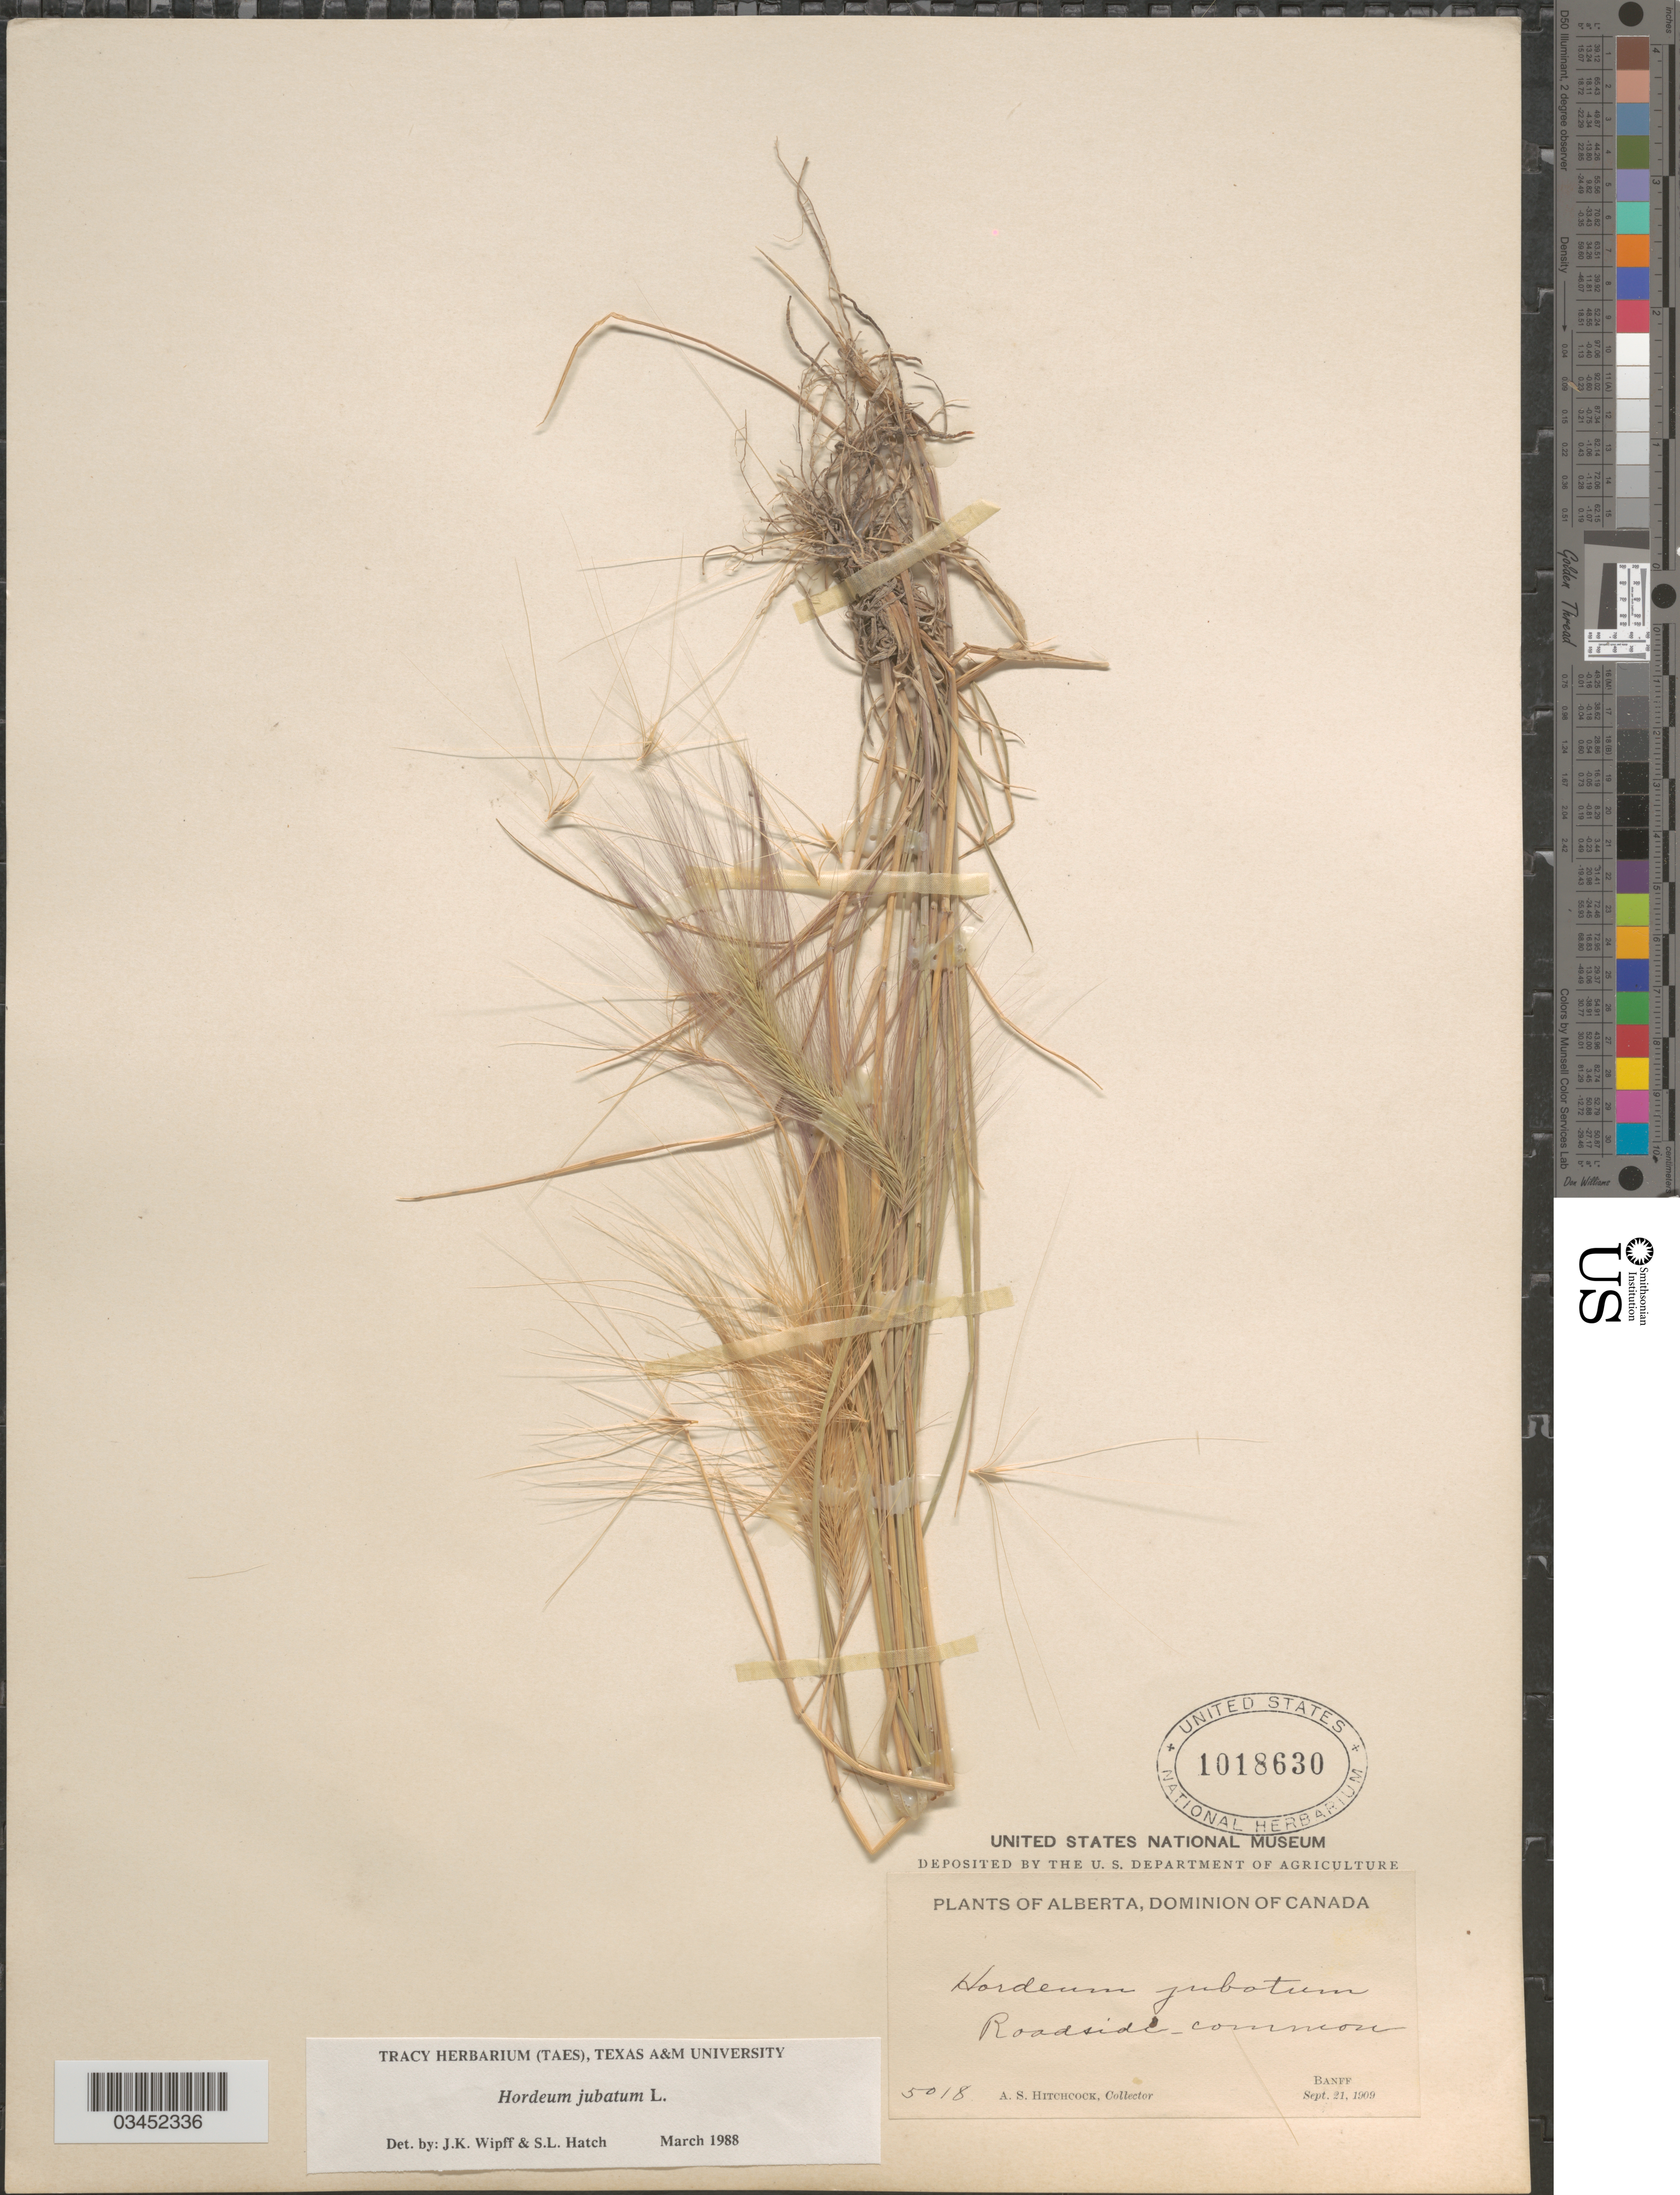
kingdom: Plantae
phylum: Tracheophyta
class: Liliopsida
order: Poales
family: Poaceae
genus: Hordeum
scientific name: Hordeum jubatum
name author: L.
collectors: A. S. Hitchcock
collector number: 5018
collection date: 1909-09-21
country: Canada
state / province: Alberta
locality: Dominion of Canada. Roadside. Banff.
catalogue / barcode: US 1018630